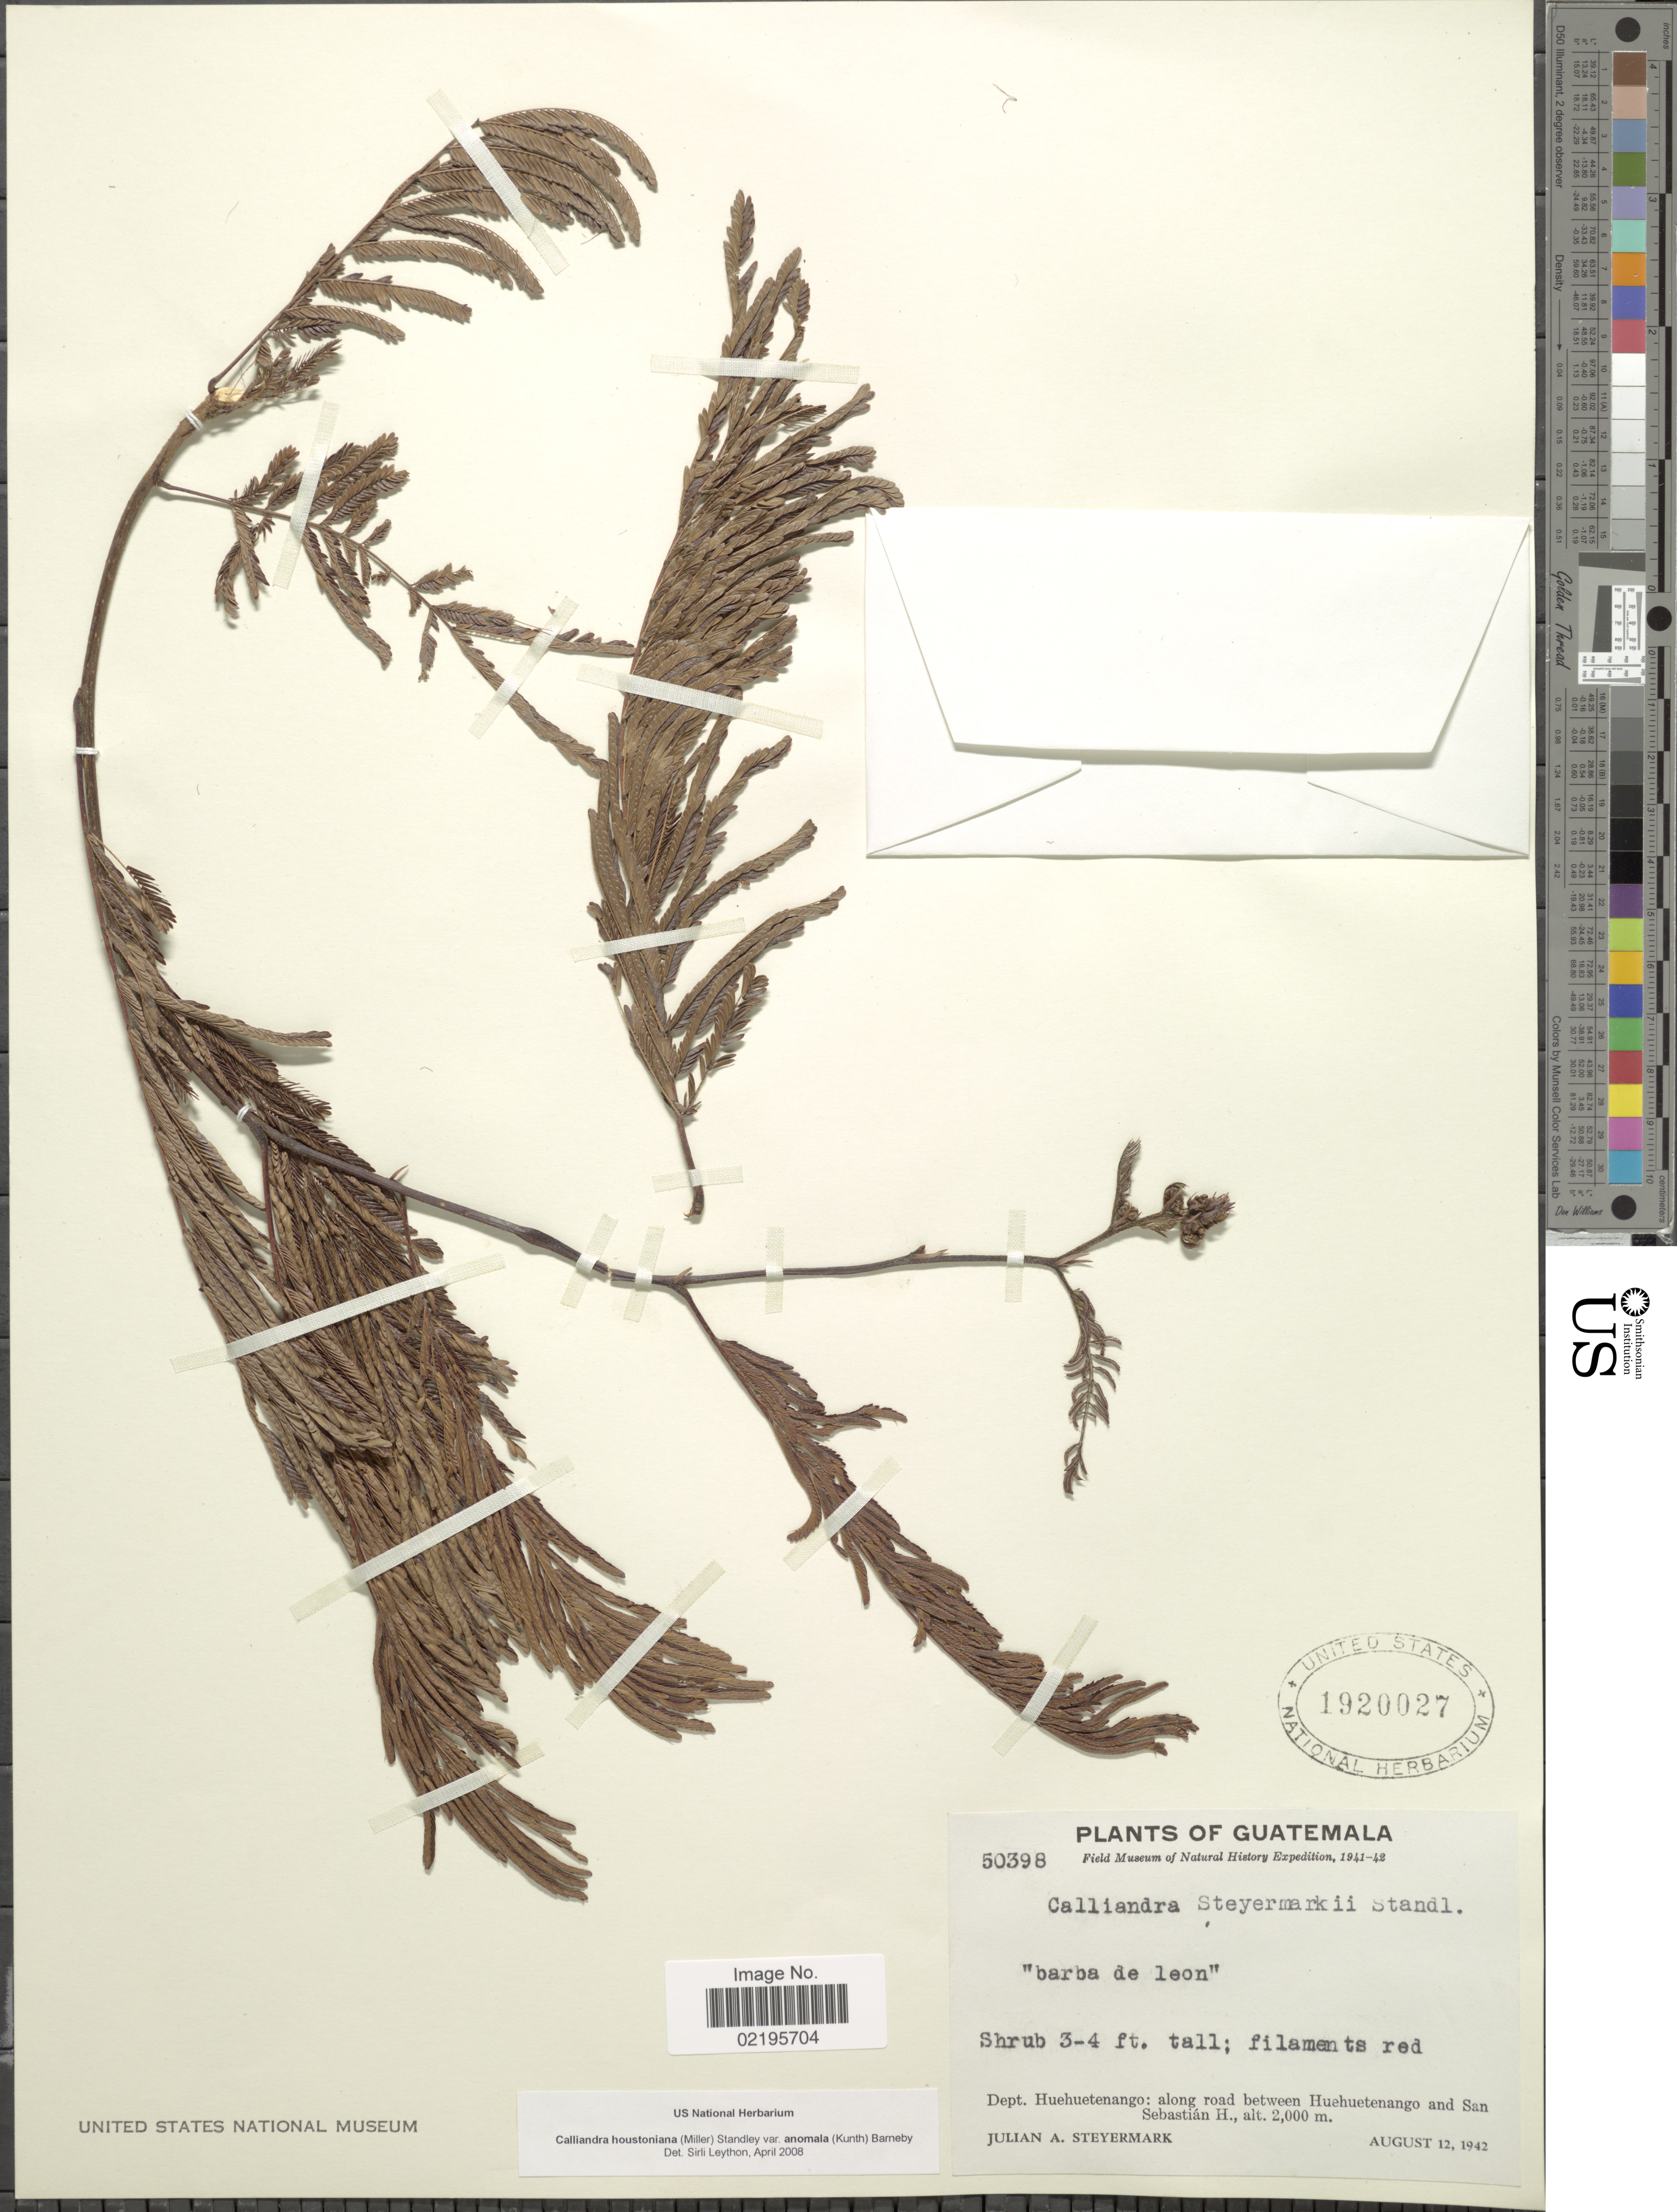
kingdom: Plantae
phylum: Tracheophyta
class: Magnoliopsida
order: Fabales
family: Fabaceae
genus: Calliandra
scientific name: Calliandra houstoniana var. anomala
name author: (Kunth) Barneby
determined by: Leython, S.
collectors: J. Steyermark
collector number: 50398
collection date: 1942-08-12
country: Guatemala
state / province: Huehuetenango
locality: Along road between Huehuetenango and San Sebastian H.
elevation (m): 2000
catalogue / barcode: US 1920027